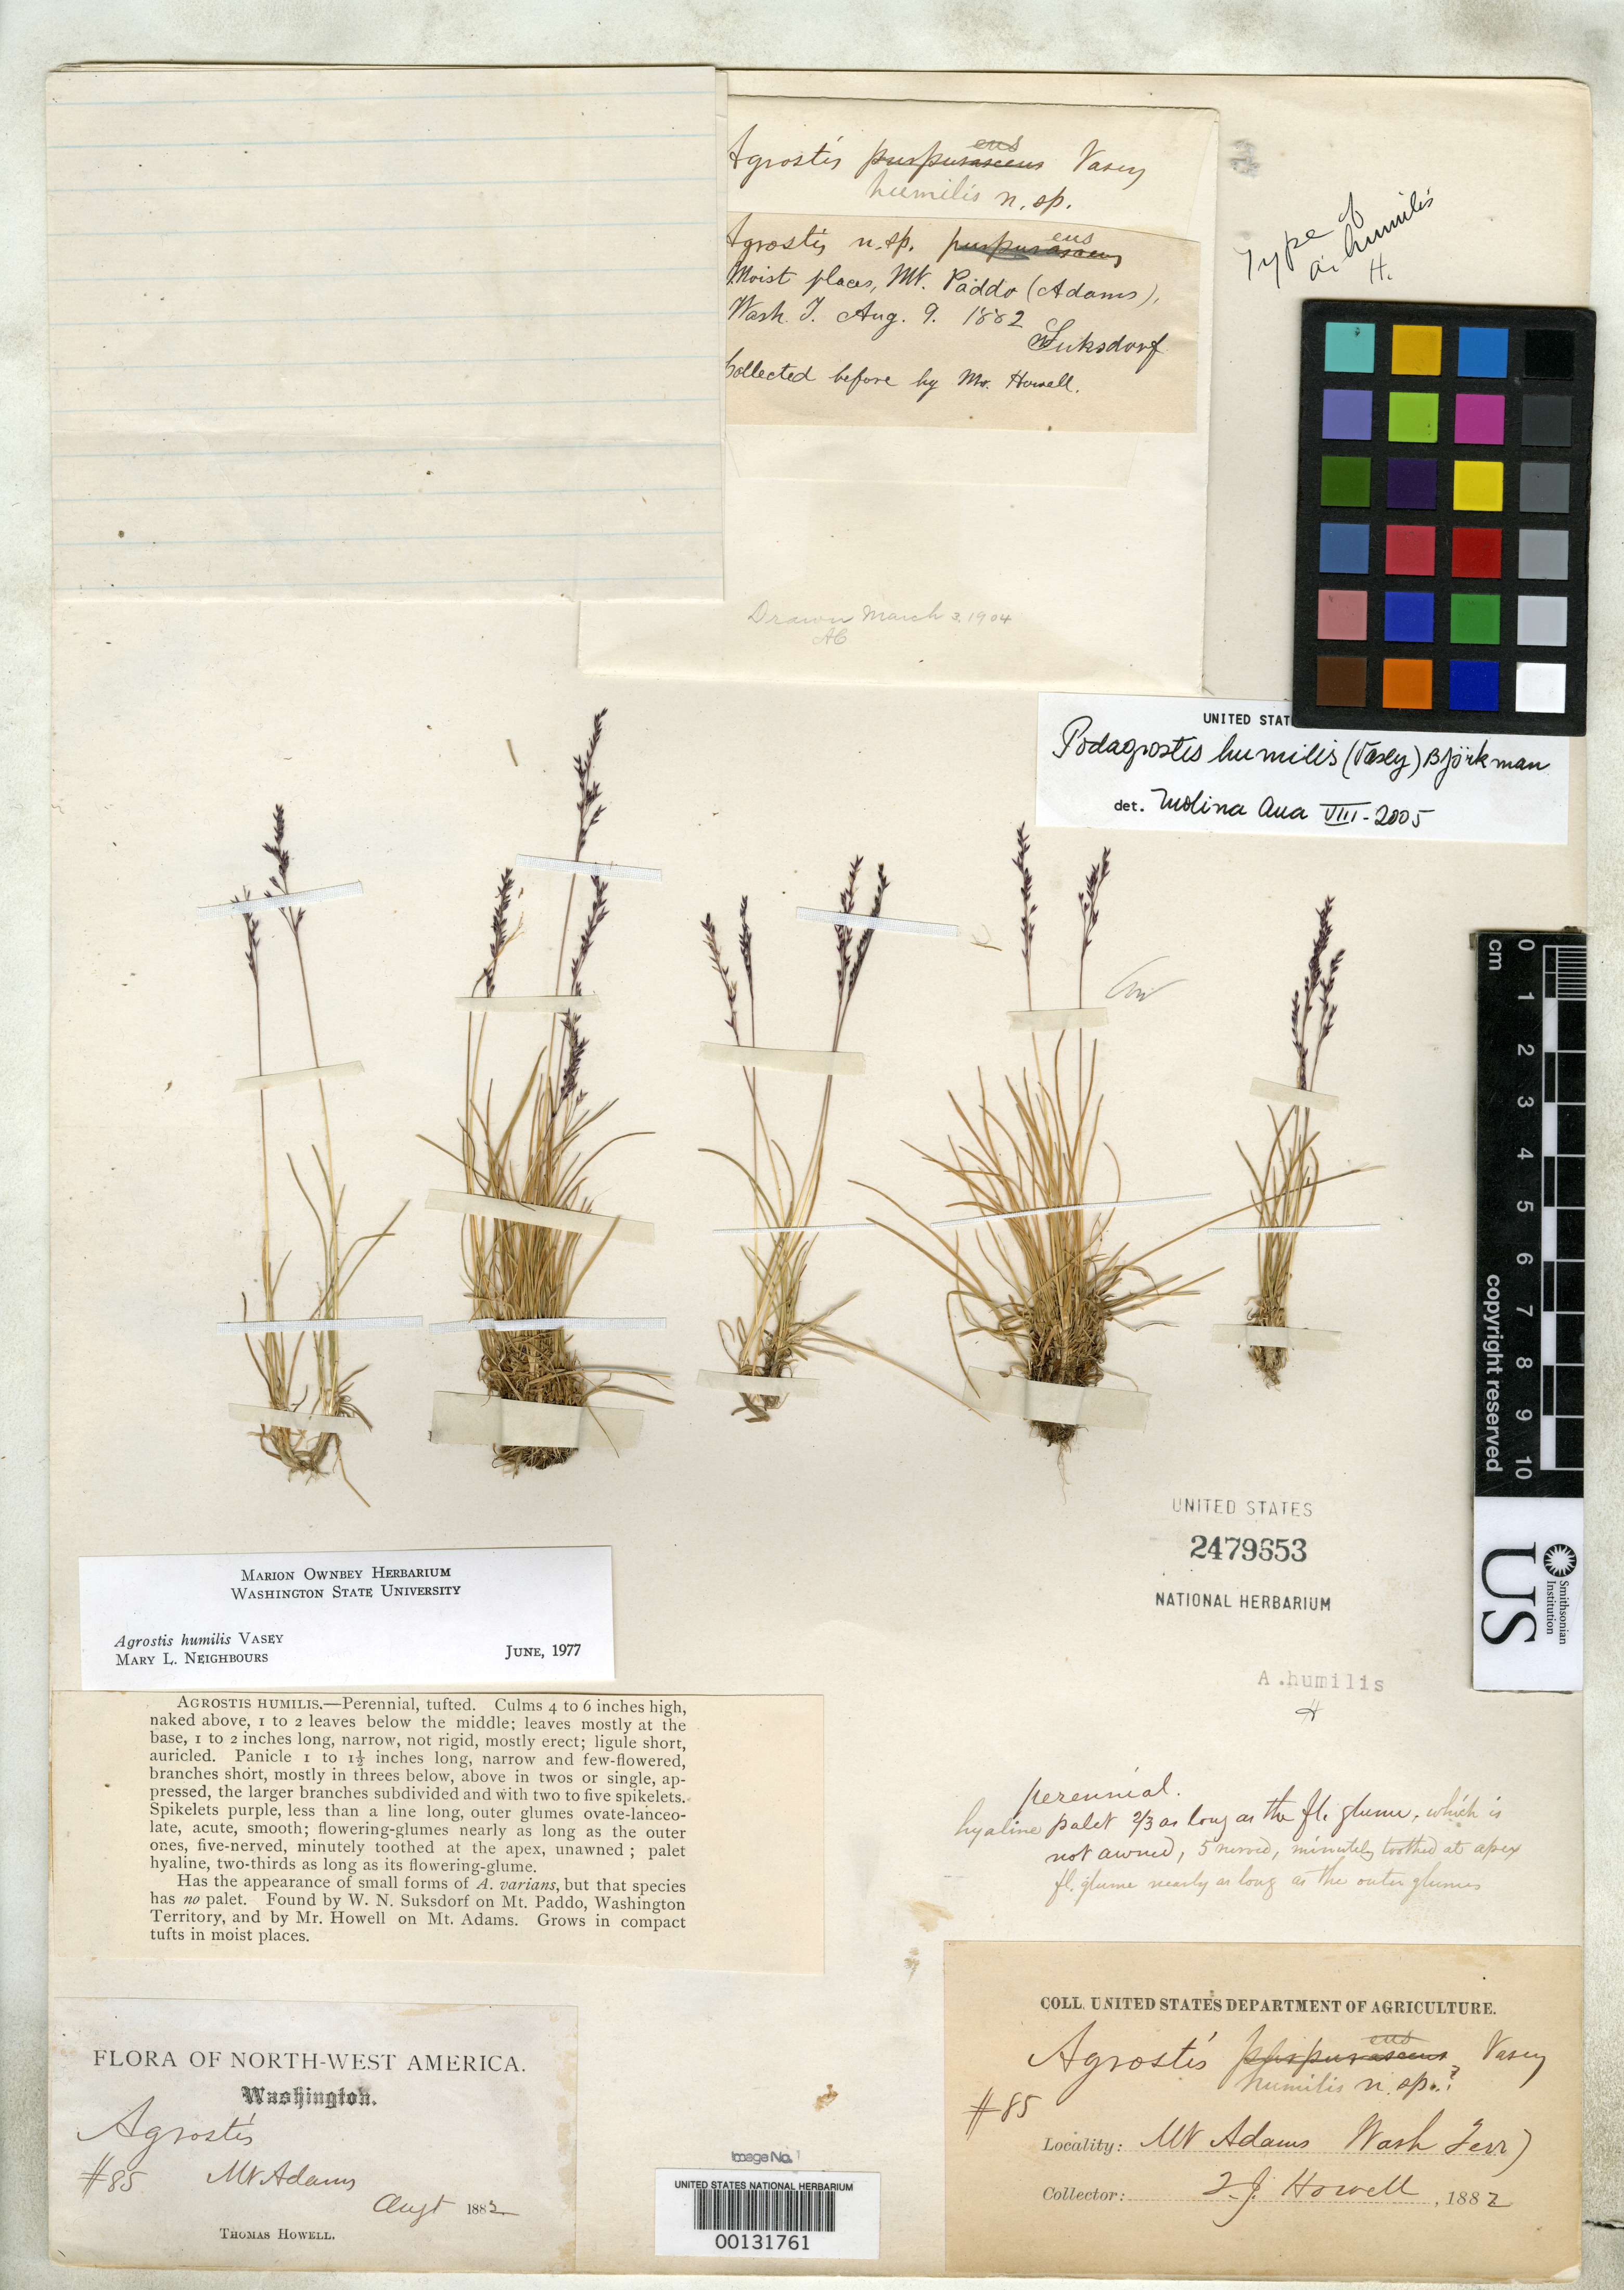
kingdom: Plantae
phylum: Tracheophyta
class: Liliopsida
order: Poales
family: Poaceae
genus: Agrostis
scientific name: Agrostis humilis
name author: Vasey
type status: Lectotype; Syntype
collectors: T. J. Howell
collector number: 85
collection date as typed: Aug 1882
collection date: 1882-08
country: United States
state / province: Washington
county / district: Yakima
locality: Mt. Adams.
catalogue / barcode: US 2479653